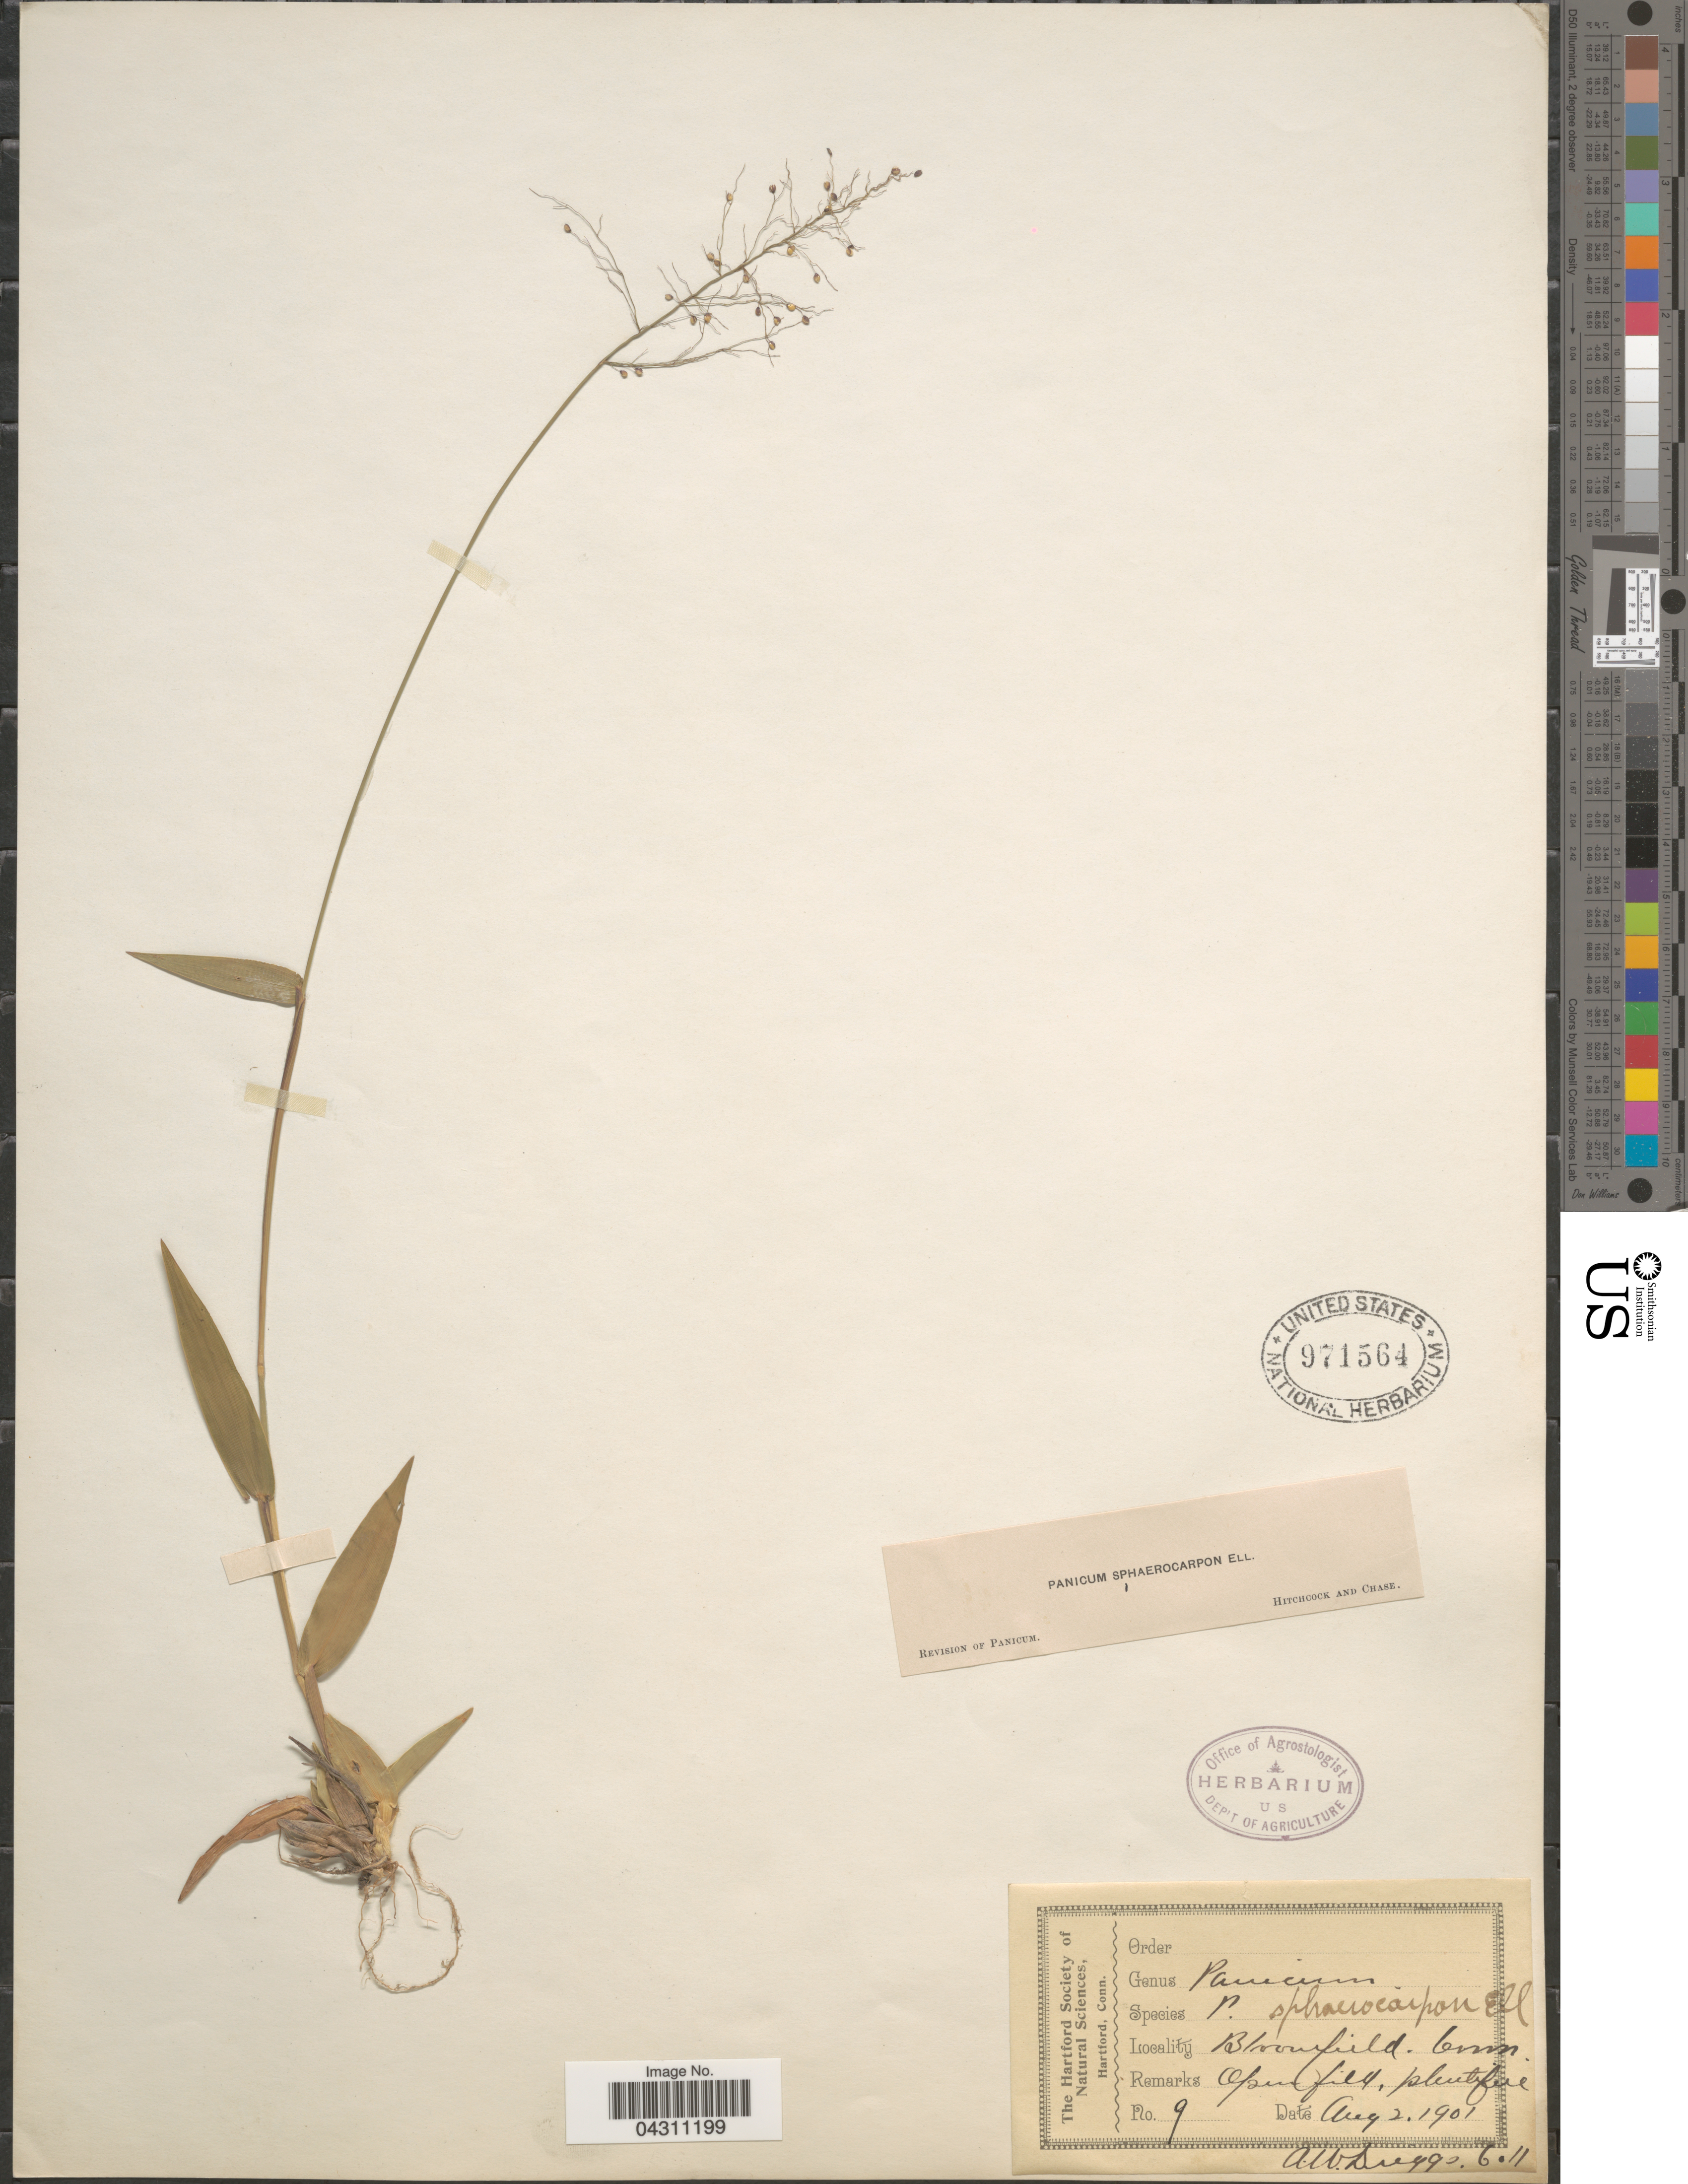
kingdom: Plantae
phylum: Tracheophyta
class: Liliopsida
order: Poales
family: Poaceae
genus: Dichanthelium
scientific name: Dichanthelium sphaerocarpon var. sphaerocarpon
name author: (Elliott) Gould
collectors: A. Duggs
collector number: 9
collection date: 1901-08-02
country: United States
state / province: Connecticut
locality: Bloomfield.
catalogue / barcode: US 971564